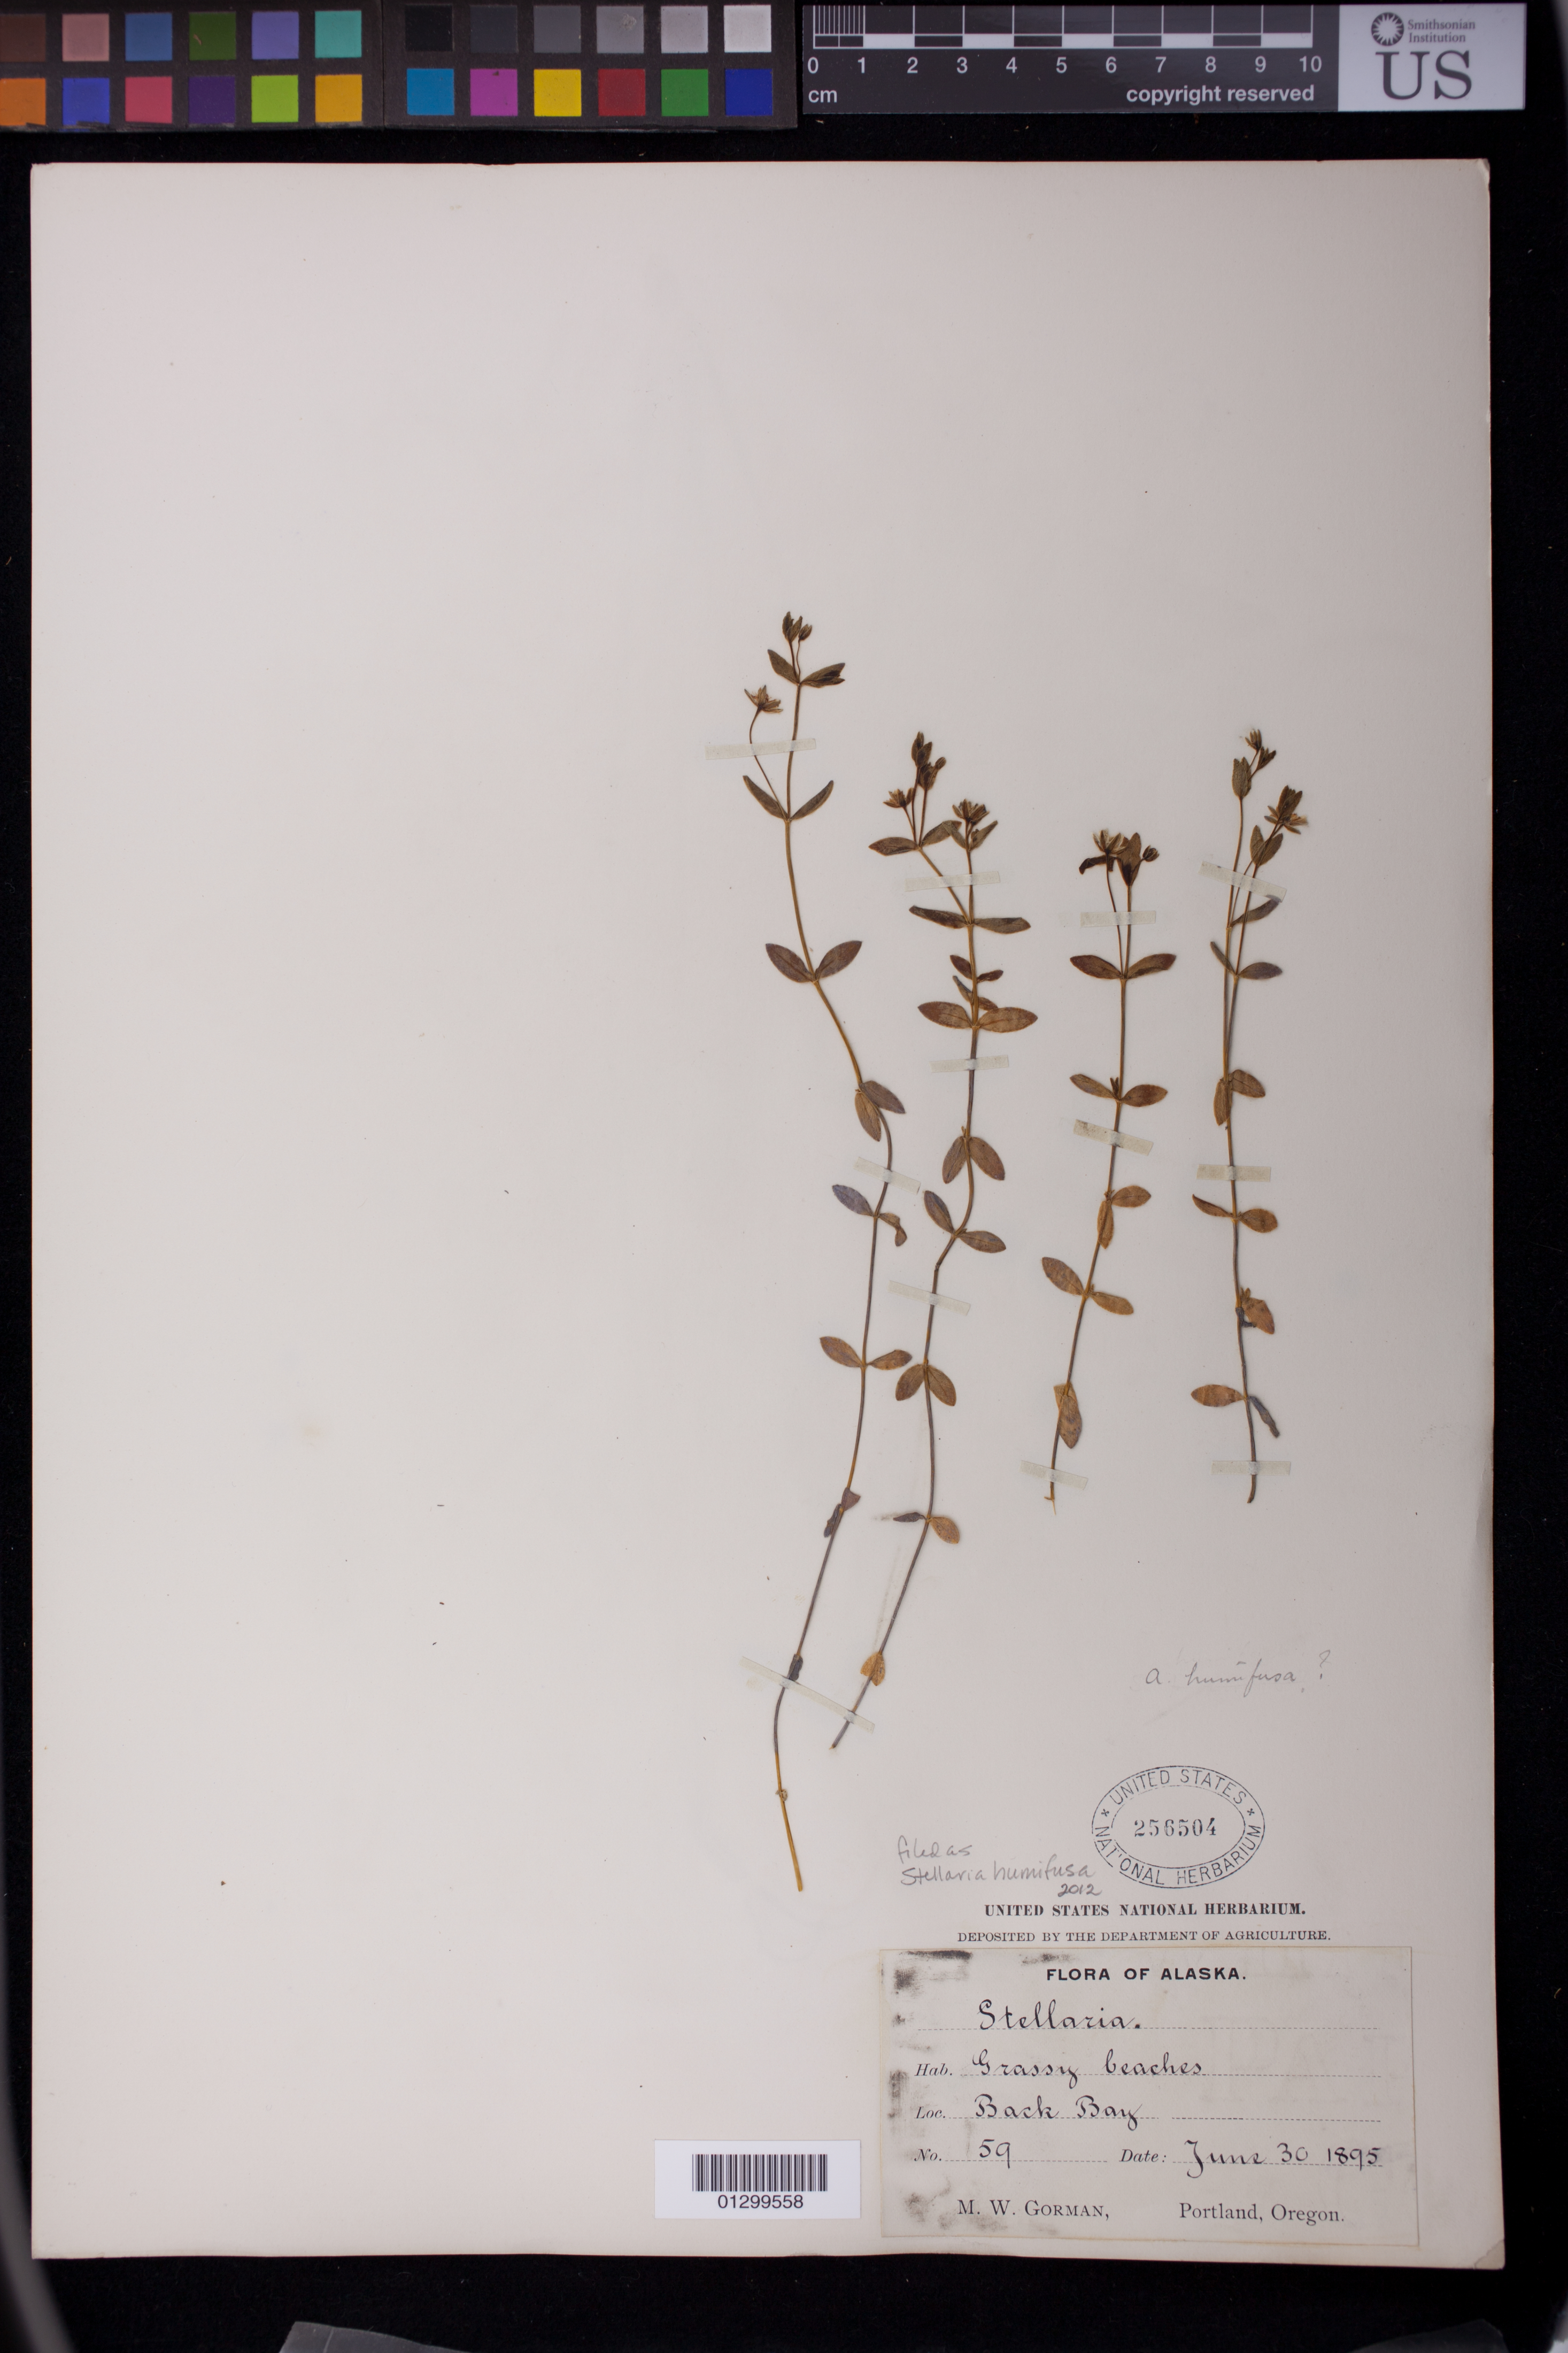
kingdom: Plantae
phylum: Tracheophyta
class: Magnoliopsida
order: Caryophyllales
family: Caryophyllaceae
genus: Stellaria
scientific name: Stellaria humifusa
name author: Rottb.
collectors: M. W. Gorman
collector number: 59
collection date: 1895-06-30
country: United States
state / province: Alaska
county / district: Kodiak Island Borough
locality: Back Bay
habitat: Grassy beaches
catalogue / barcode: US 256504